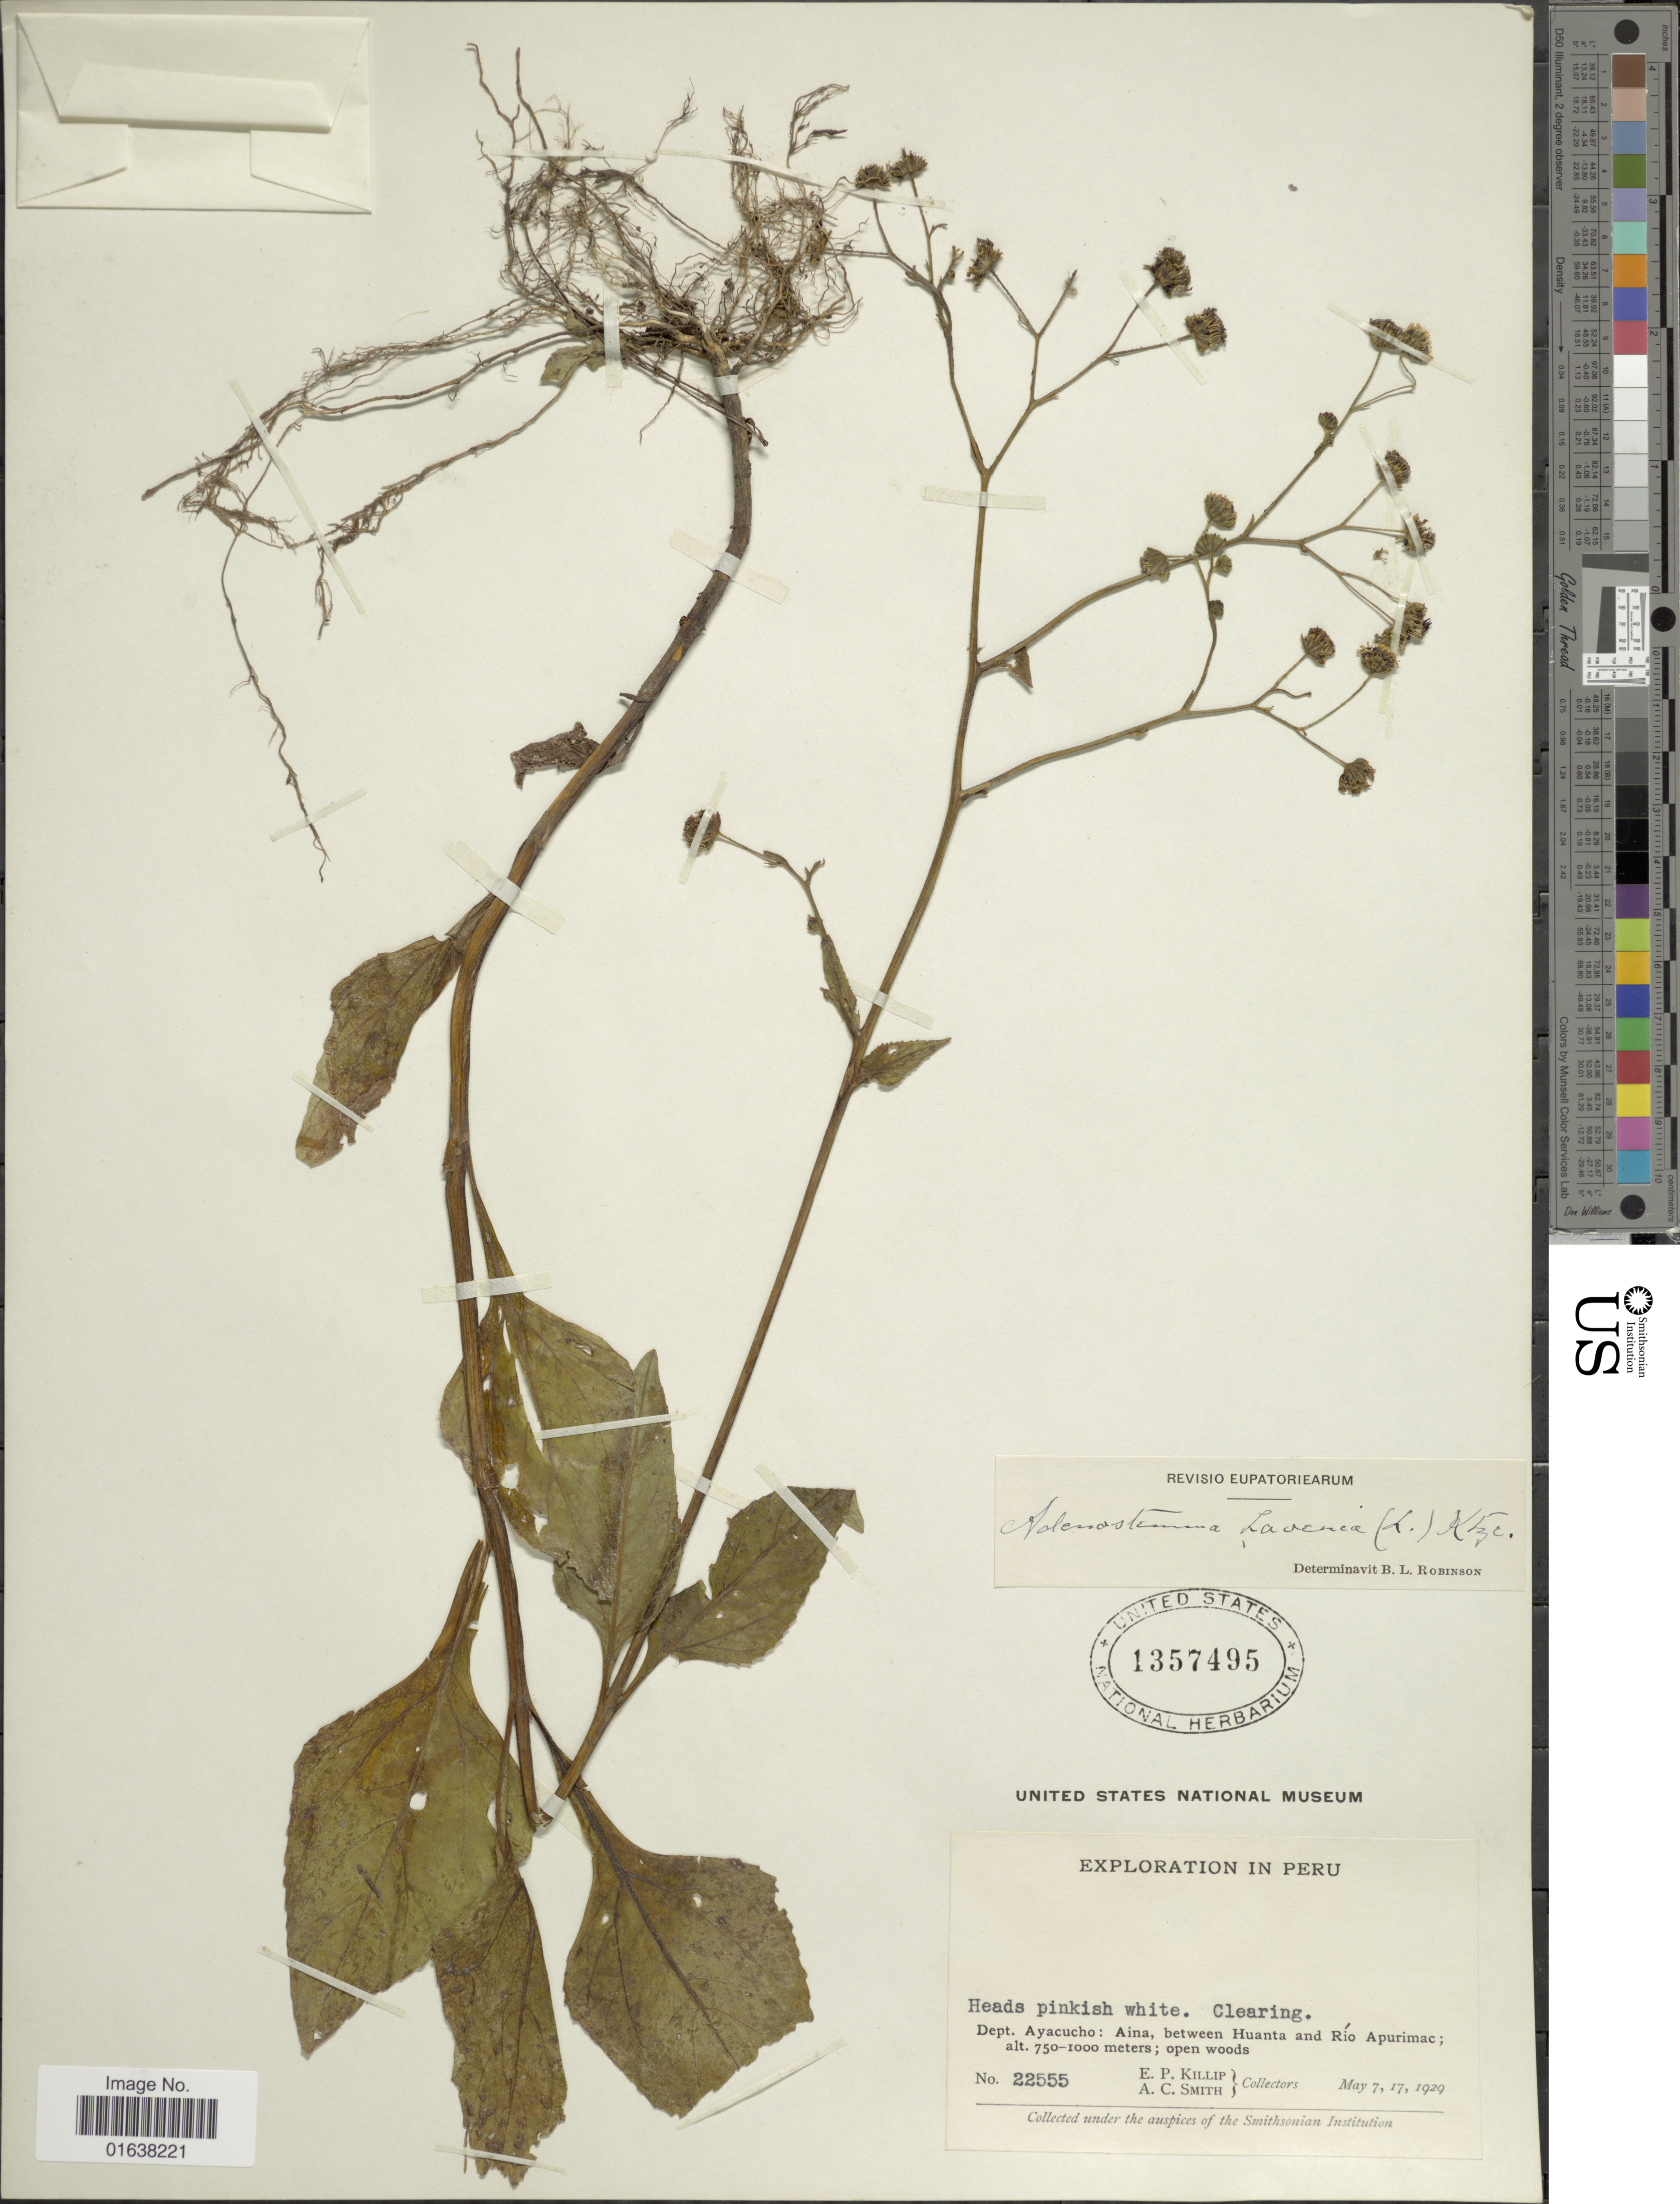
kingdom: Plantae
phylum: Tracheophyta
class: Magnoliopsida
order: Asterales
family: Asteraceae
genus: Adenostemma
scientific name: Adenostemma platyphyllum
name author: Cass.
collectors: E. P. Killip & A. C. Smith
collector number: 22555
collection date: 1929-05-07/1929-05-17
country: Peru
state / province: Ayacucho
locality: Aina, between Huanta and Rio Apurimac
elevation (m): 750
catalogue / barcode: US 1357495